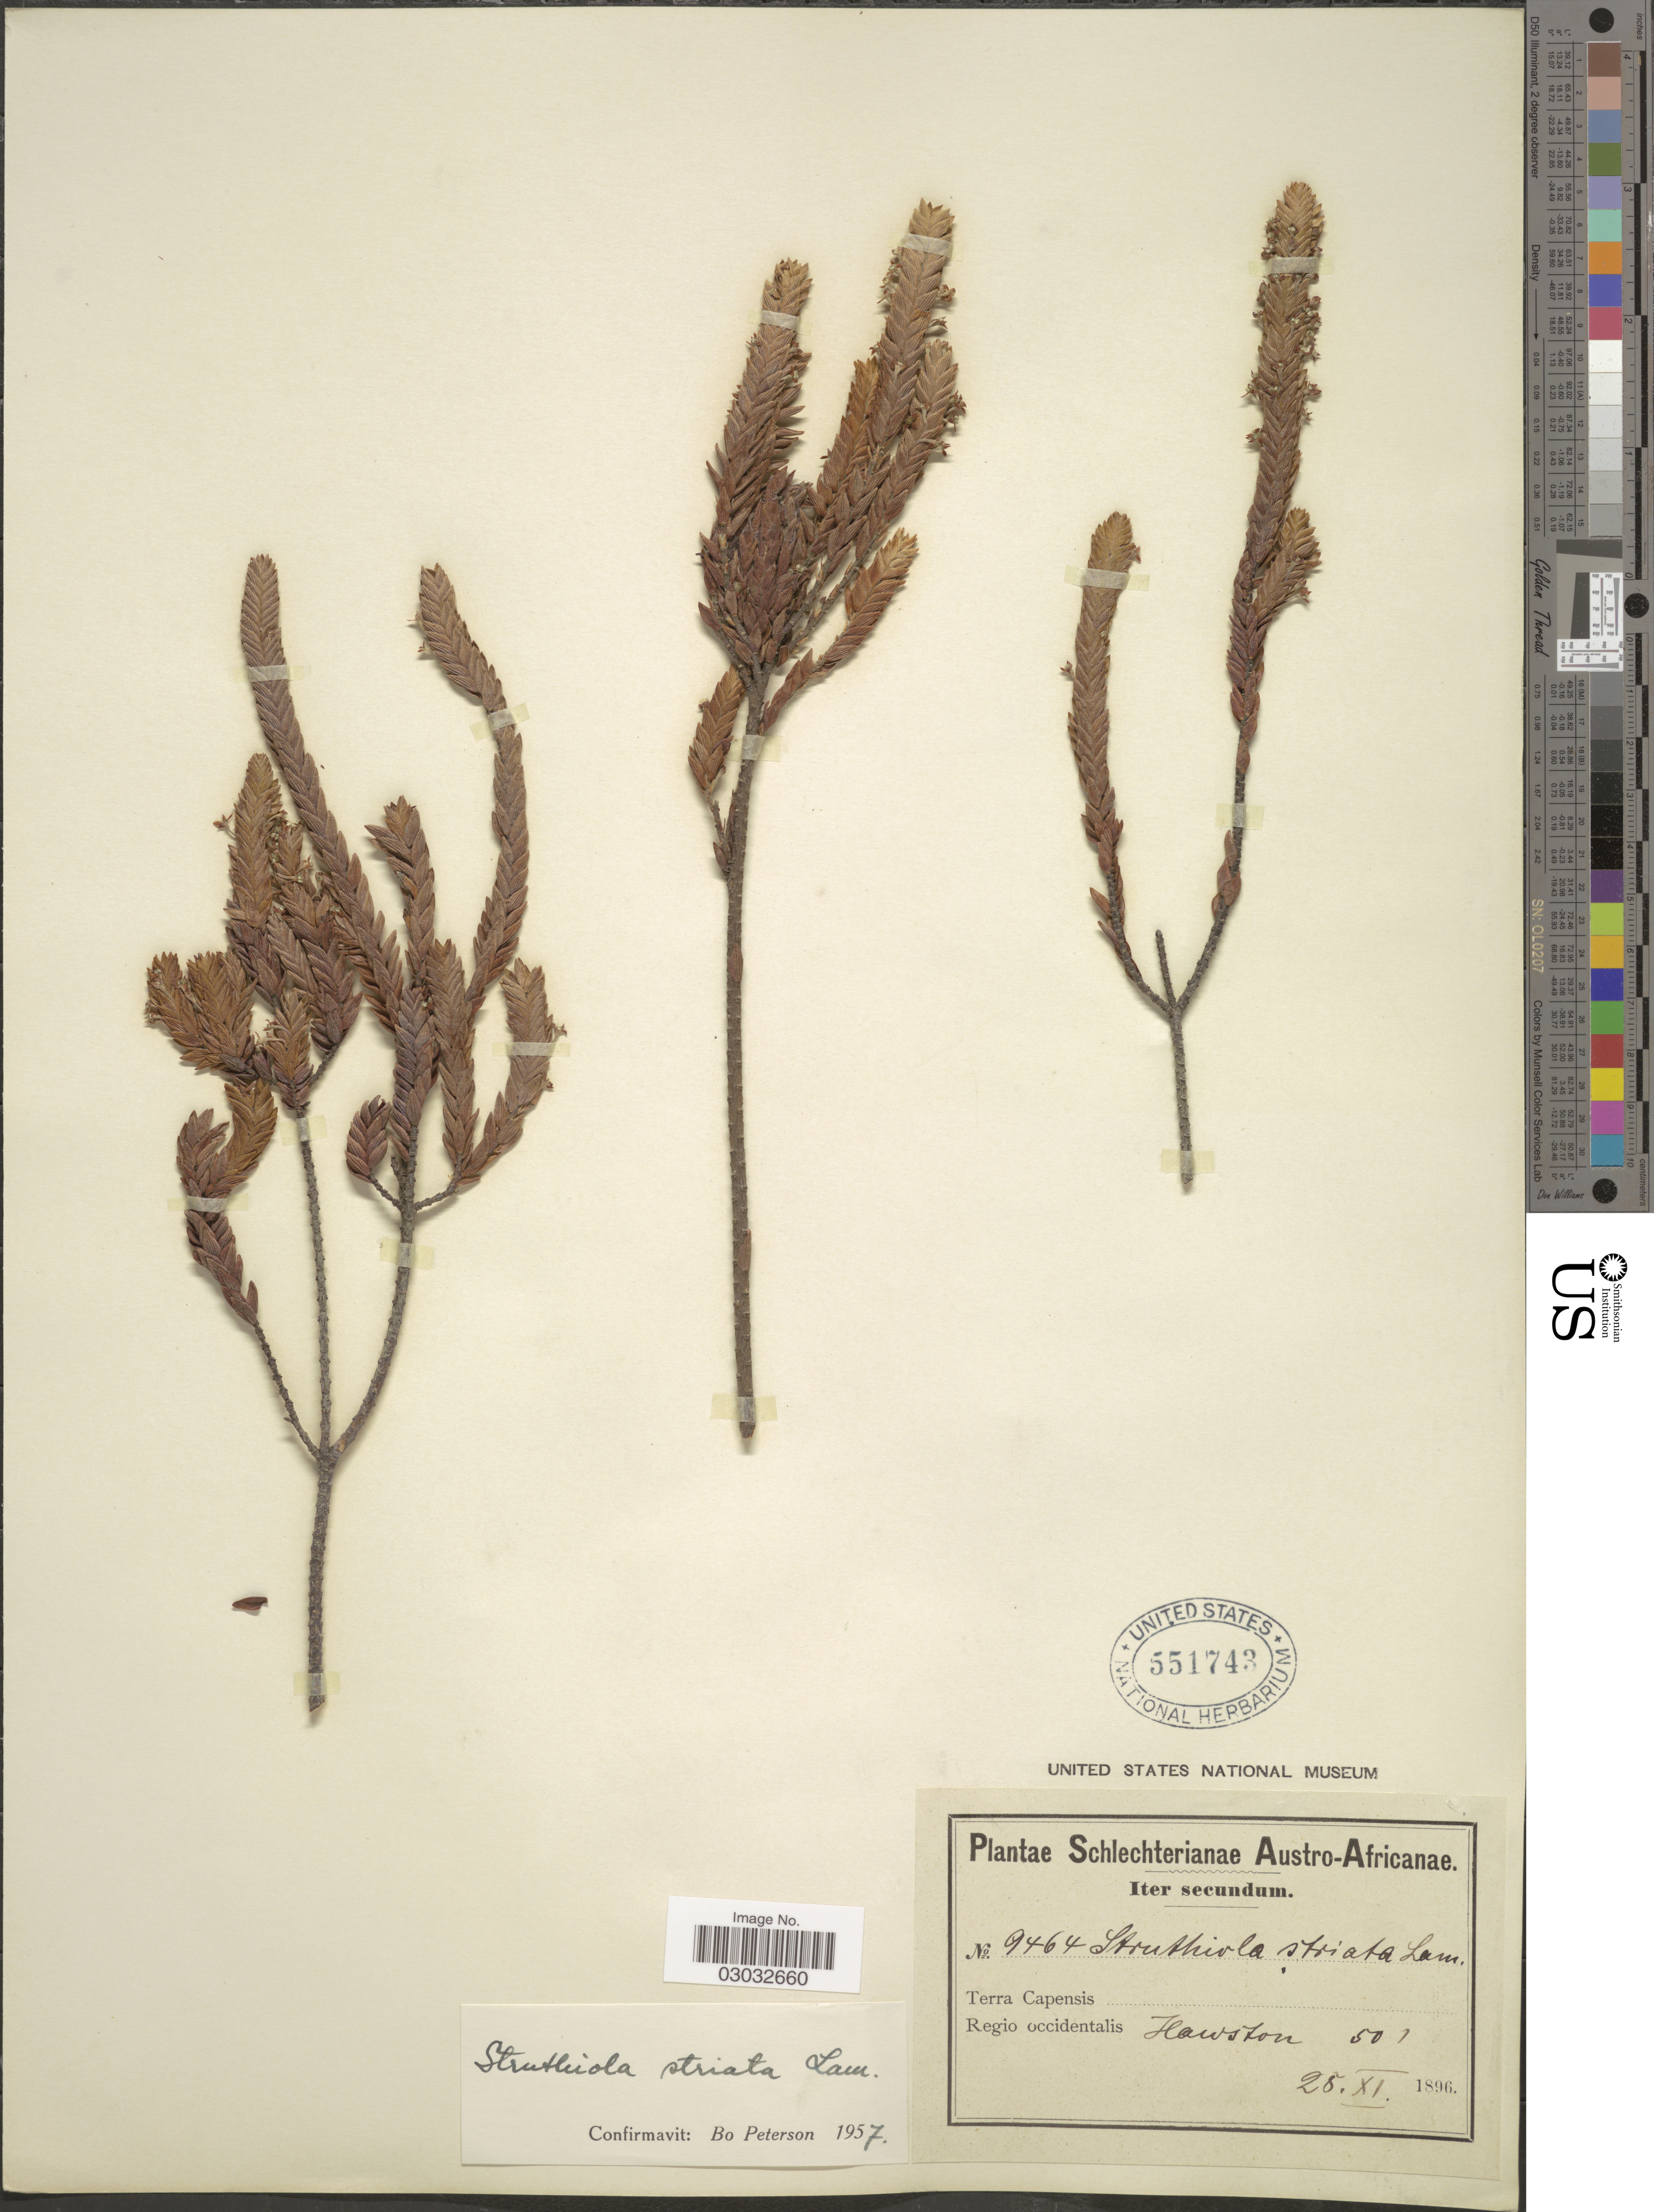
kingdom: Plantae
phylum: Tracheophyta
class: Magnoliopsida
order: Malvales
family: Thymelaeaceae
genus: Struthiola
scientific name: Struthiola striata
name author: Lam.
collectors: Schlechter, --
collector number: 9464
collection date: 1896-11-25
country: South Africa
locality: Austro-Africanae. Terra Capensis. Regio occidentalis. Hawston.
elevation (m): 15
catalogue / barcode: US 551743